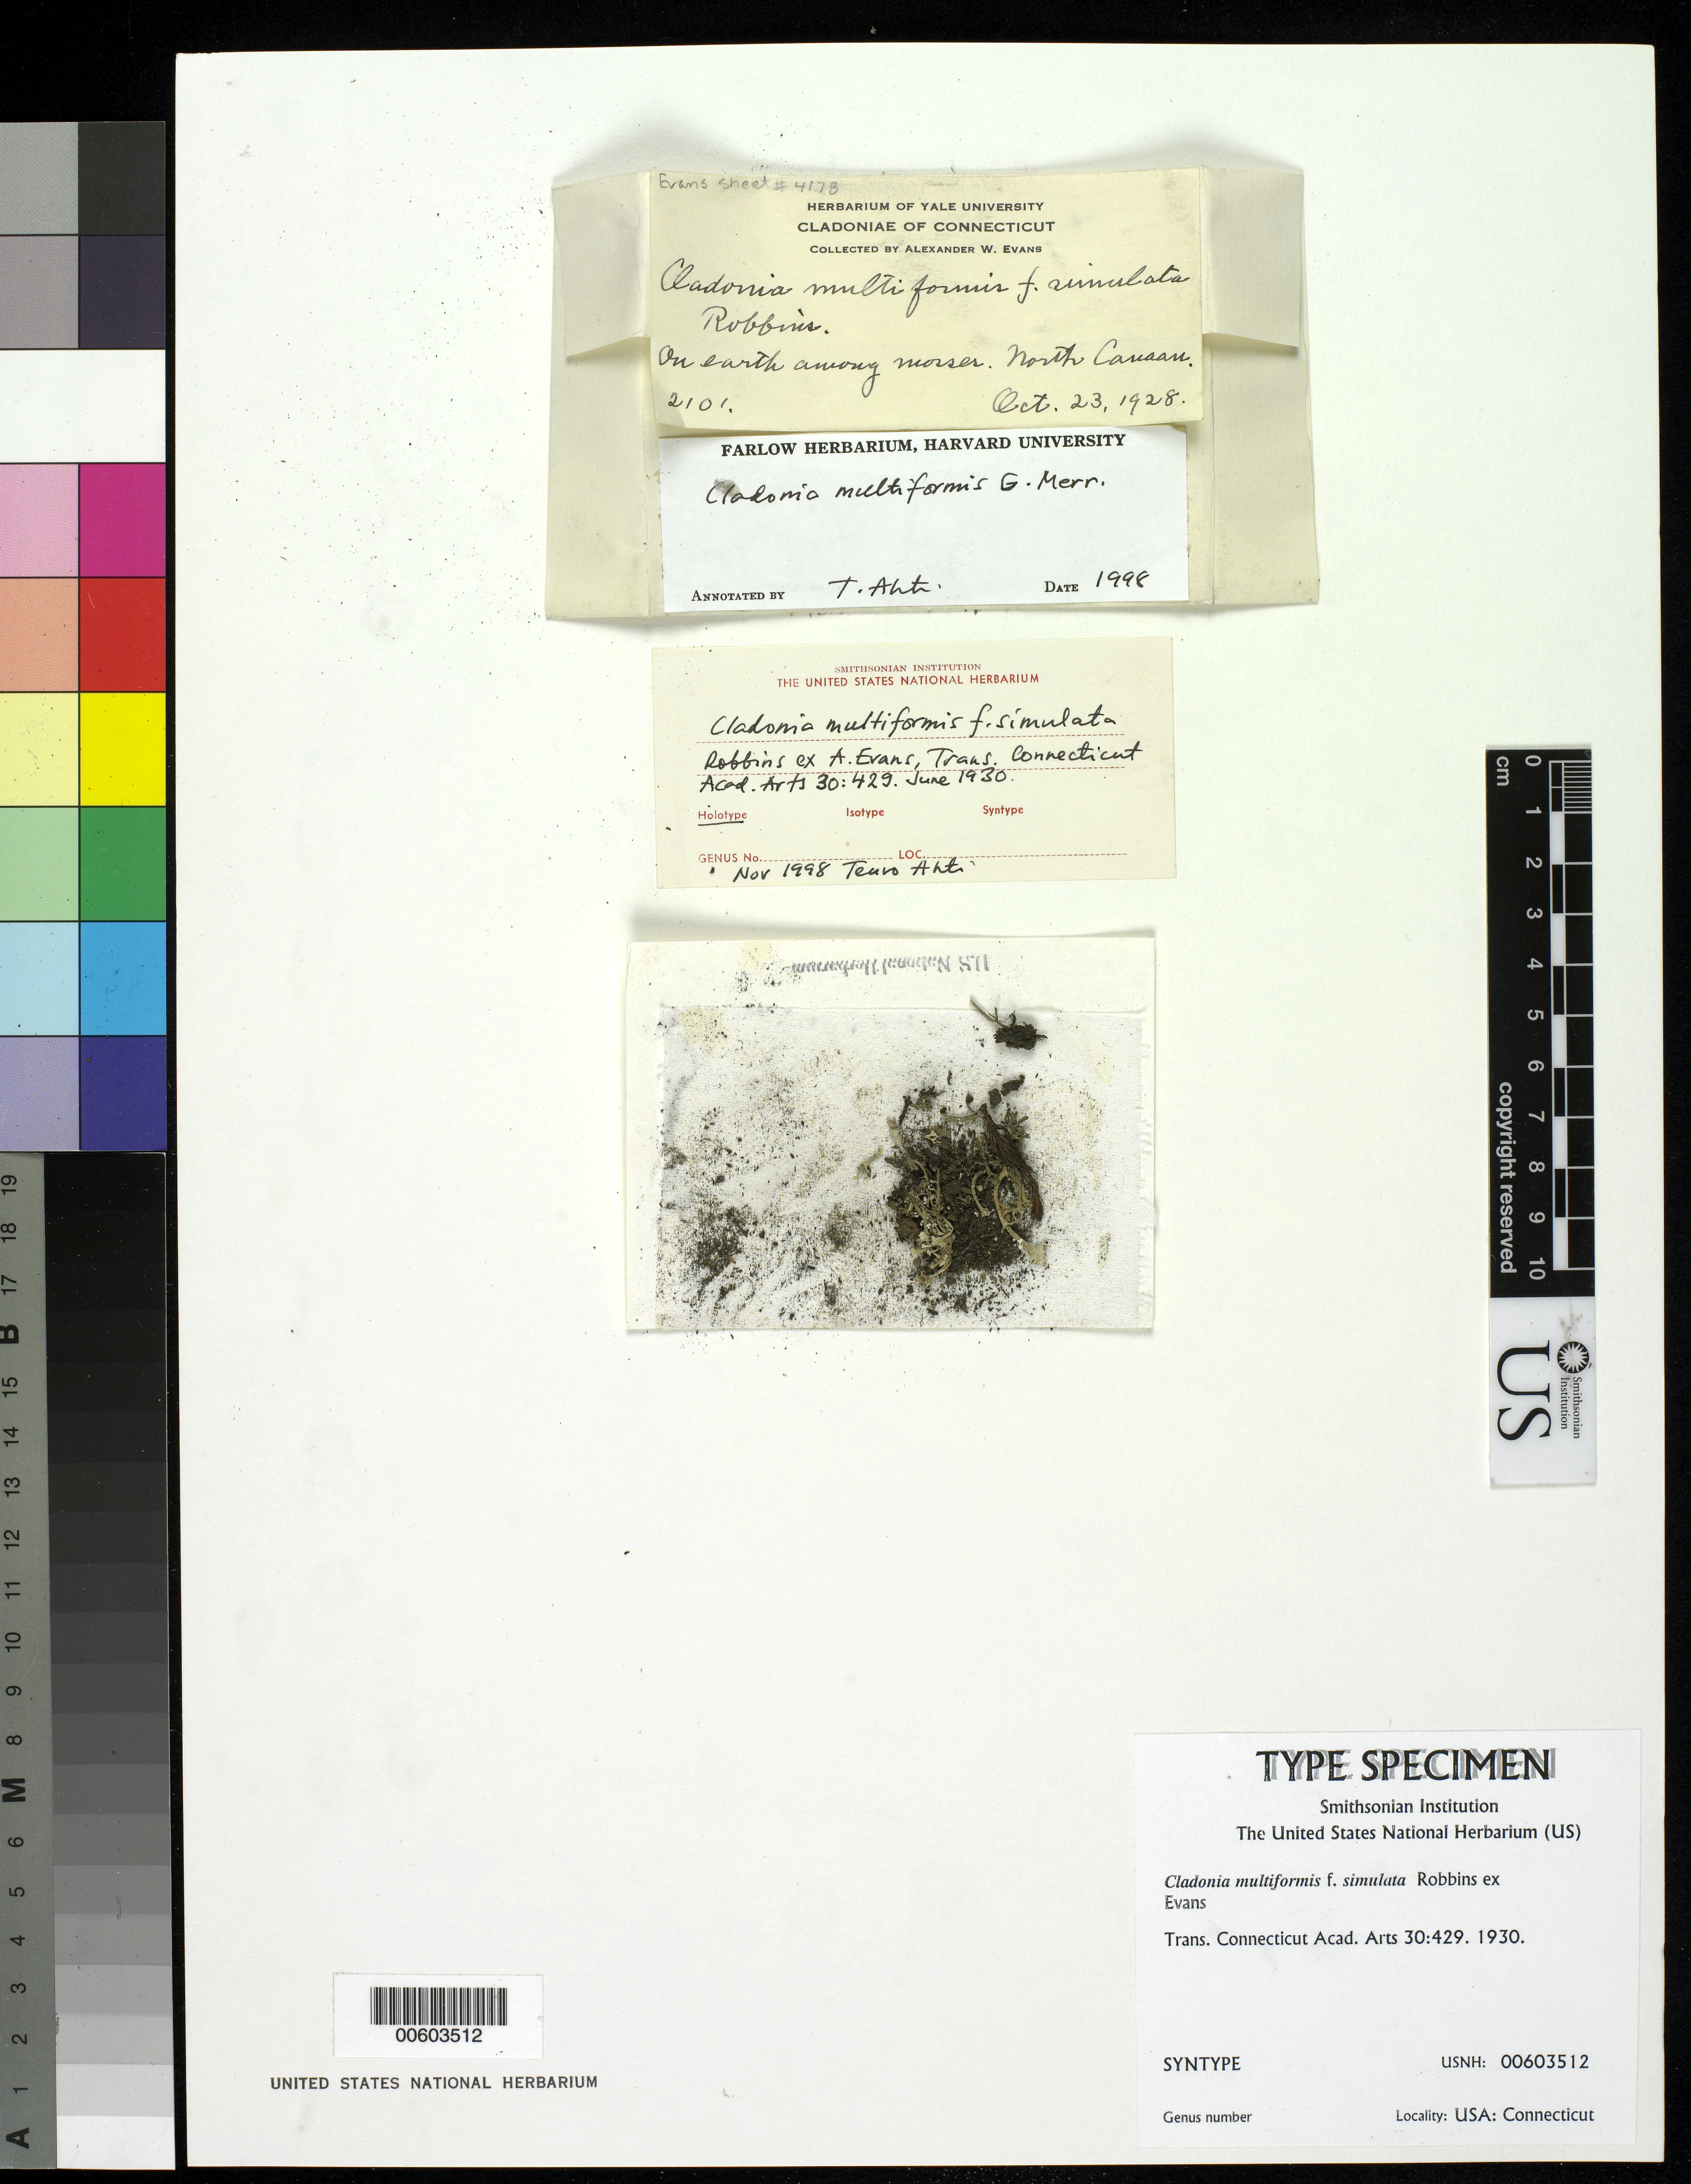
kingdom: Fungi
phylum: Ascomycota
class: Lecanoromycetes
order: Lecanorales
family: Cladoniaceae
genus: Cladonia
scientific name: Cladonia multiformis f. simulata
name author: Robbins ex A. Evans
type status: Syntype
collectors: A. W. Evans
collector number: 2101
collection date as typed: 23 Oct 1928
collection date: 1928-10-23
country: United States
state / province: Connecticut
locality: North Canaan.